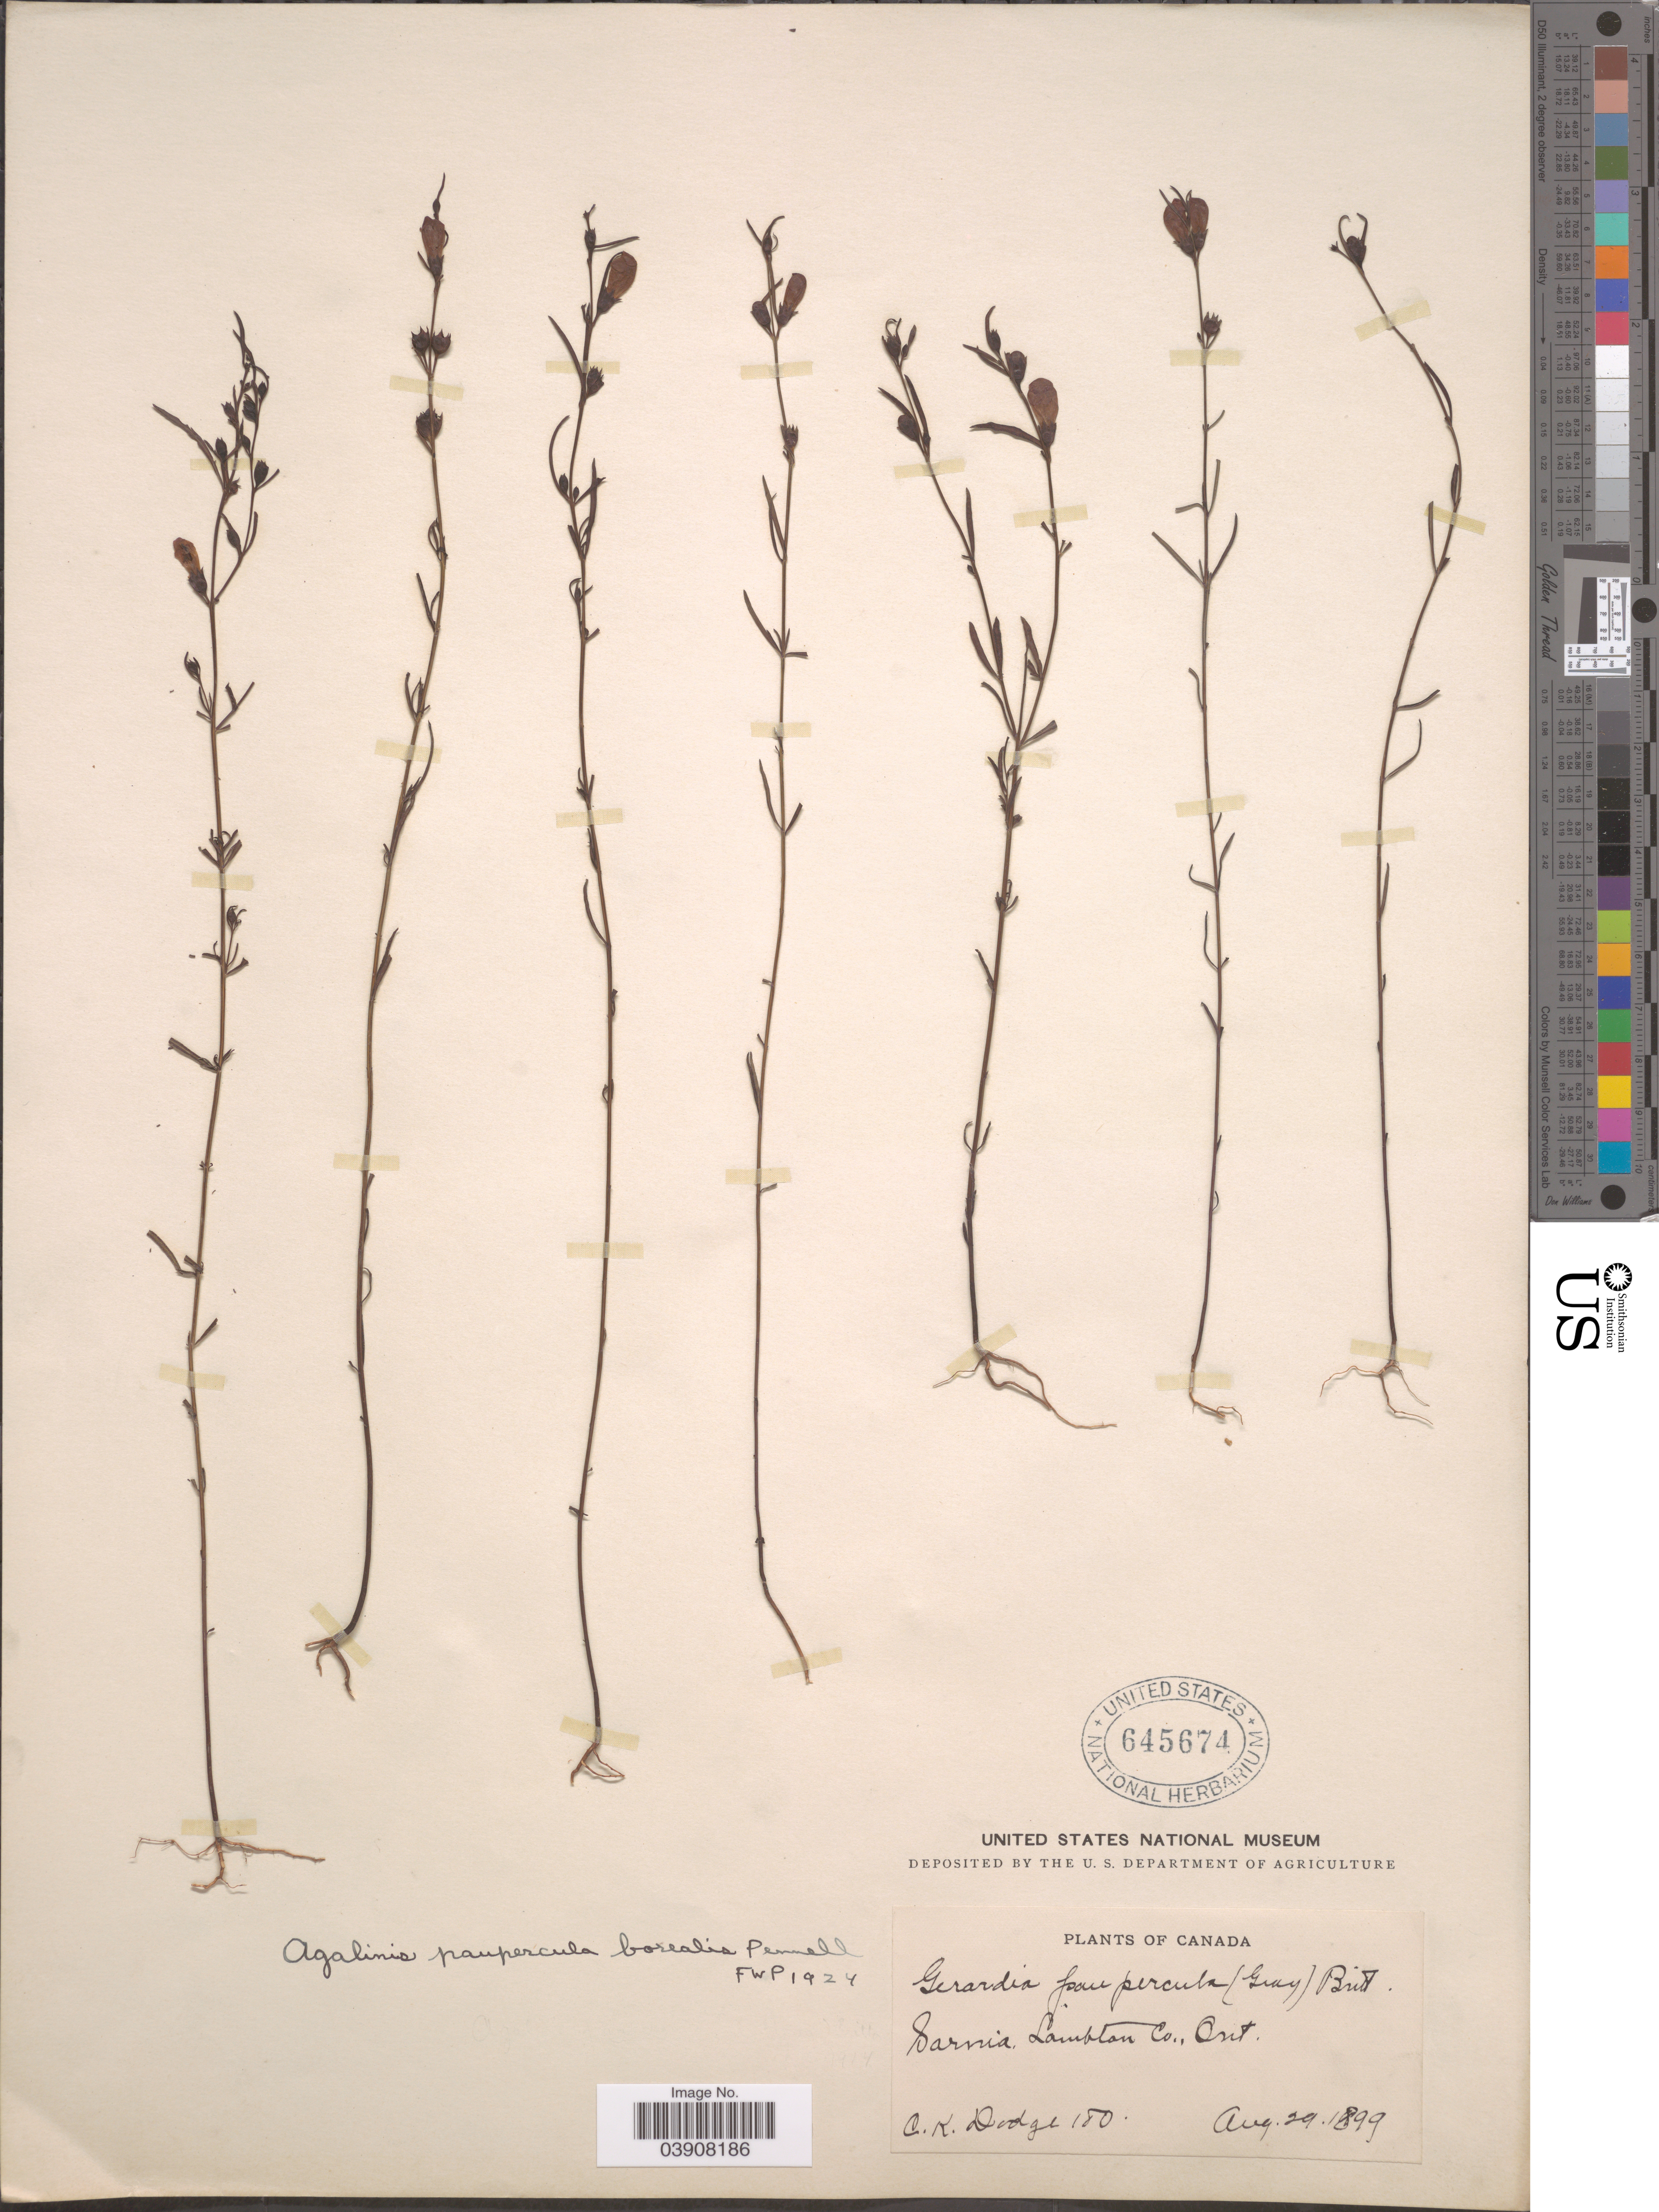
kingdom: Plantae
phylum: Tracheophyta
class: Magnoliopsida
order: Lamiales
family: Orobanchaceae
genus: Agalinis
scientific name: Agalinis paupercula var. borealis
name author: Pennell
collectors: C. Dodge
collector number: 180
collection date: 1899-08-29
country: Canada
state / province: Ontario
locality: Sarnia, Lambton Co.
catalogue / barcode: US 645674